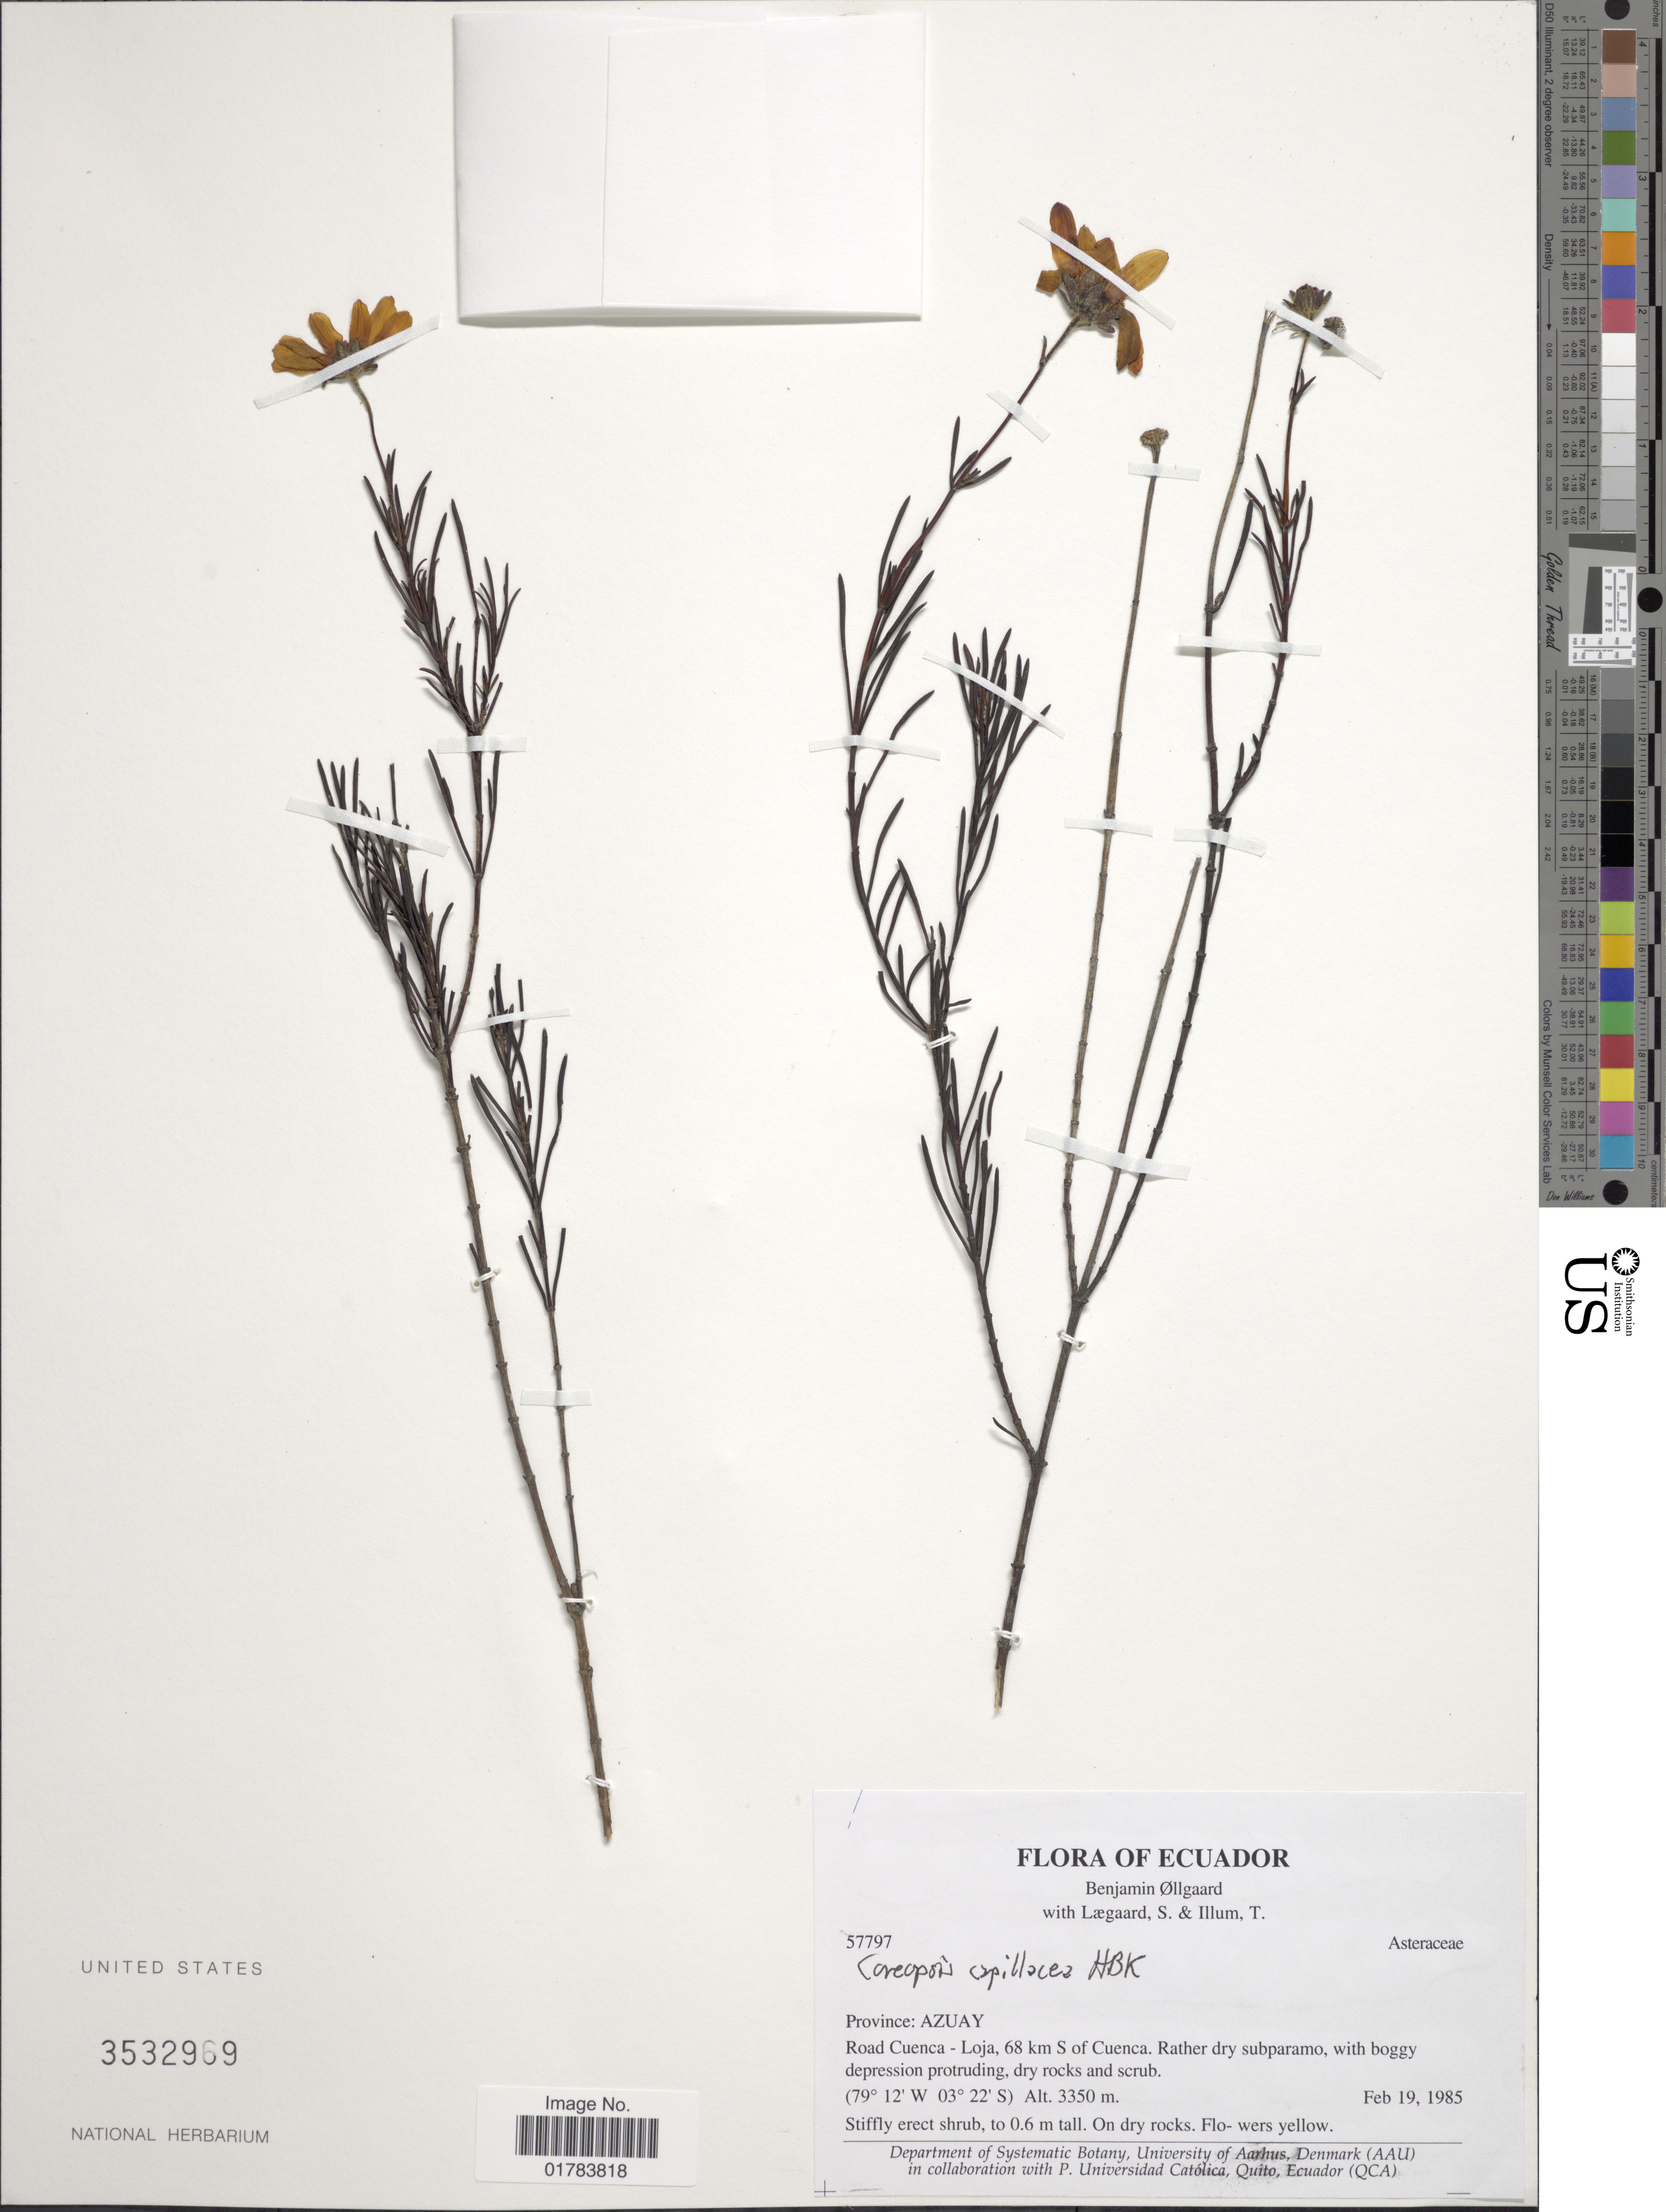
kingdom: Plantae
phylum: Tracheophyta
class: Magnoliopsida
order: Asterales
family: Asteraceae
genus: Coreopsis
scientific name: Coreopsis capillacea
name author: Kunth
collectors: B. Øllgaard, S. Lægaard & T. Illum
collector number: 57797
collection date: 1985-02-19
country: Ecuador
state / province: Azuay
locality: Road Cuenca - Loja, 68 km S of Cuenca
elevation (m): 3350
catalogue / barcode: US 3532969